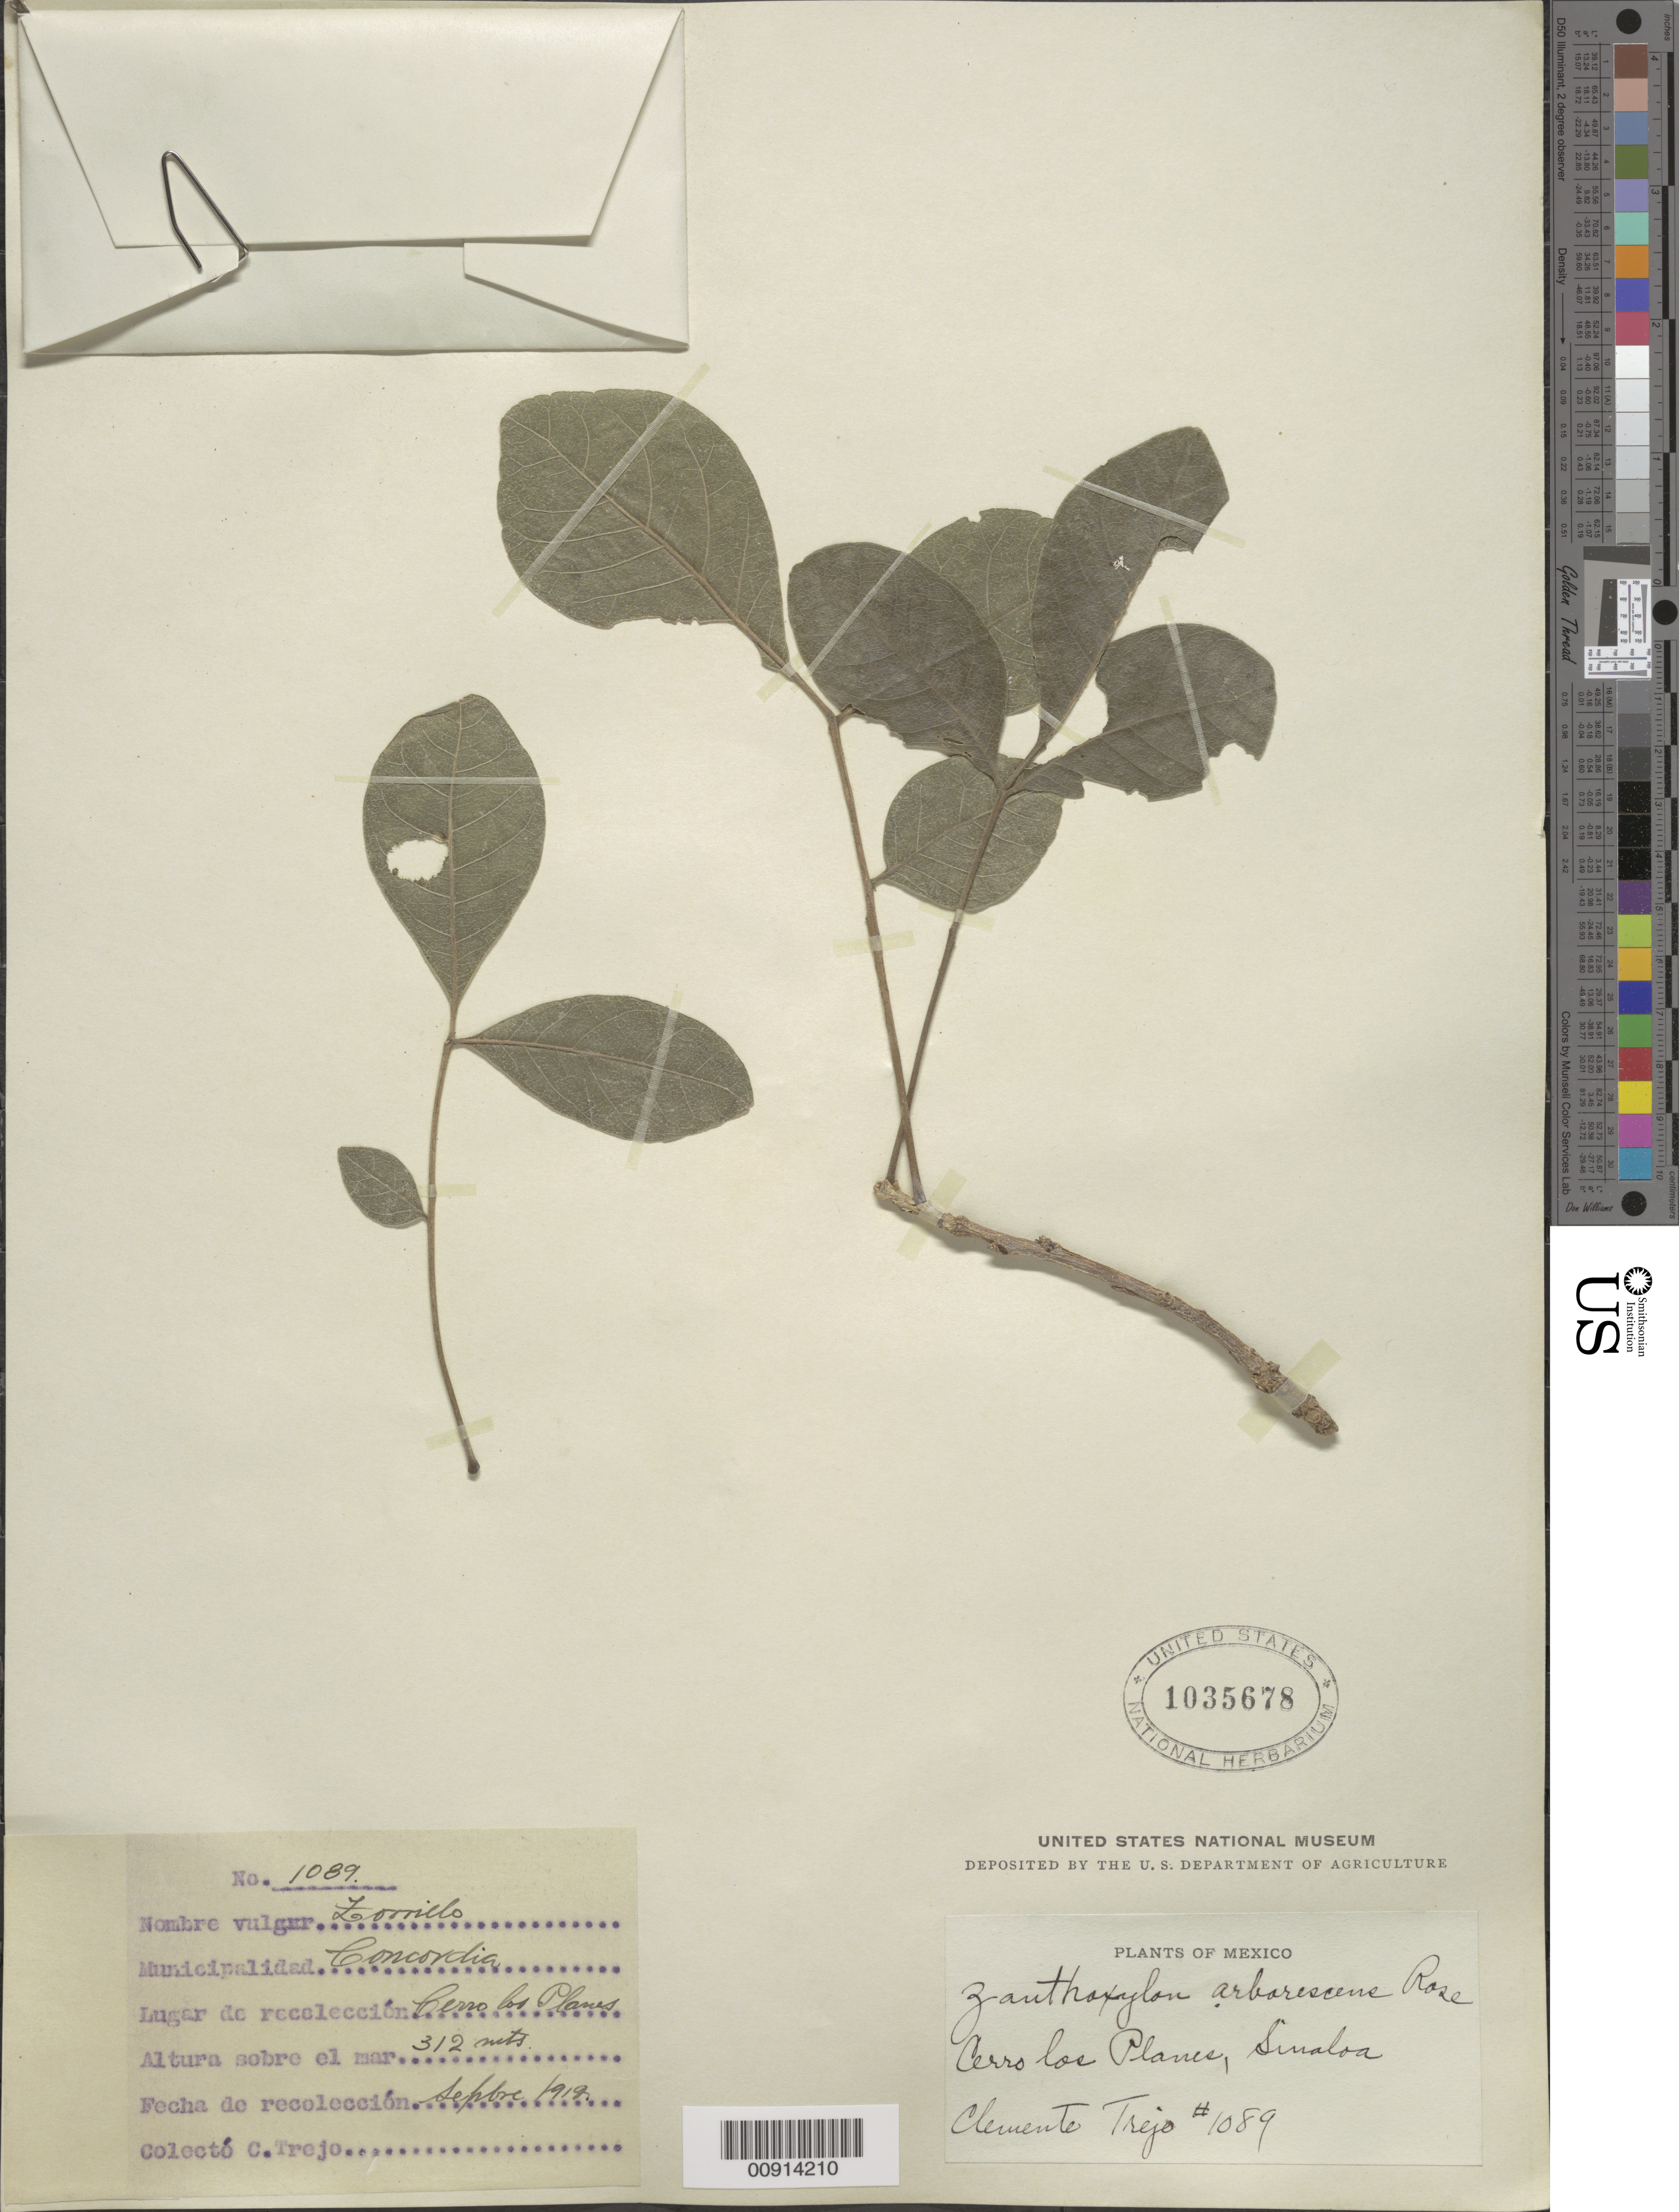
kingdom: Plantae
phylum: Tracheophyta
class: Magnoliopsida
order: Sapindales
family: Rutaceae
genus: Zanthoxylum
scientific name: Zanthoxylum arborescens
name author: Rose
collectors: C. C. Trejo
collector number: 1089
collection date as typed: Sep 1919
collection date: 1919-09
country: Mexico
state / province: Sinaloa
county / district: Concordia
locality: Cerro Los Planes, Municipalidad Concordia, Sinaloa.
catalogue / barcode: US 1035678